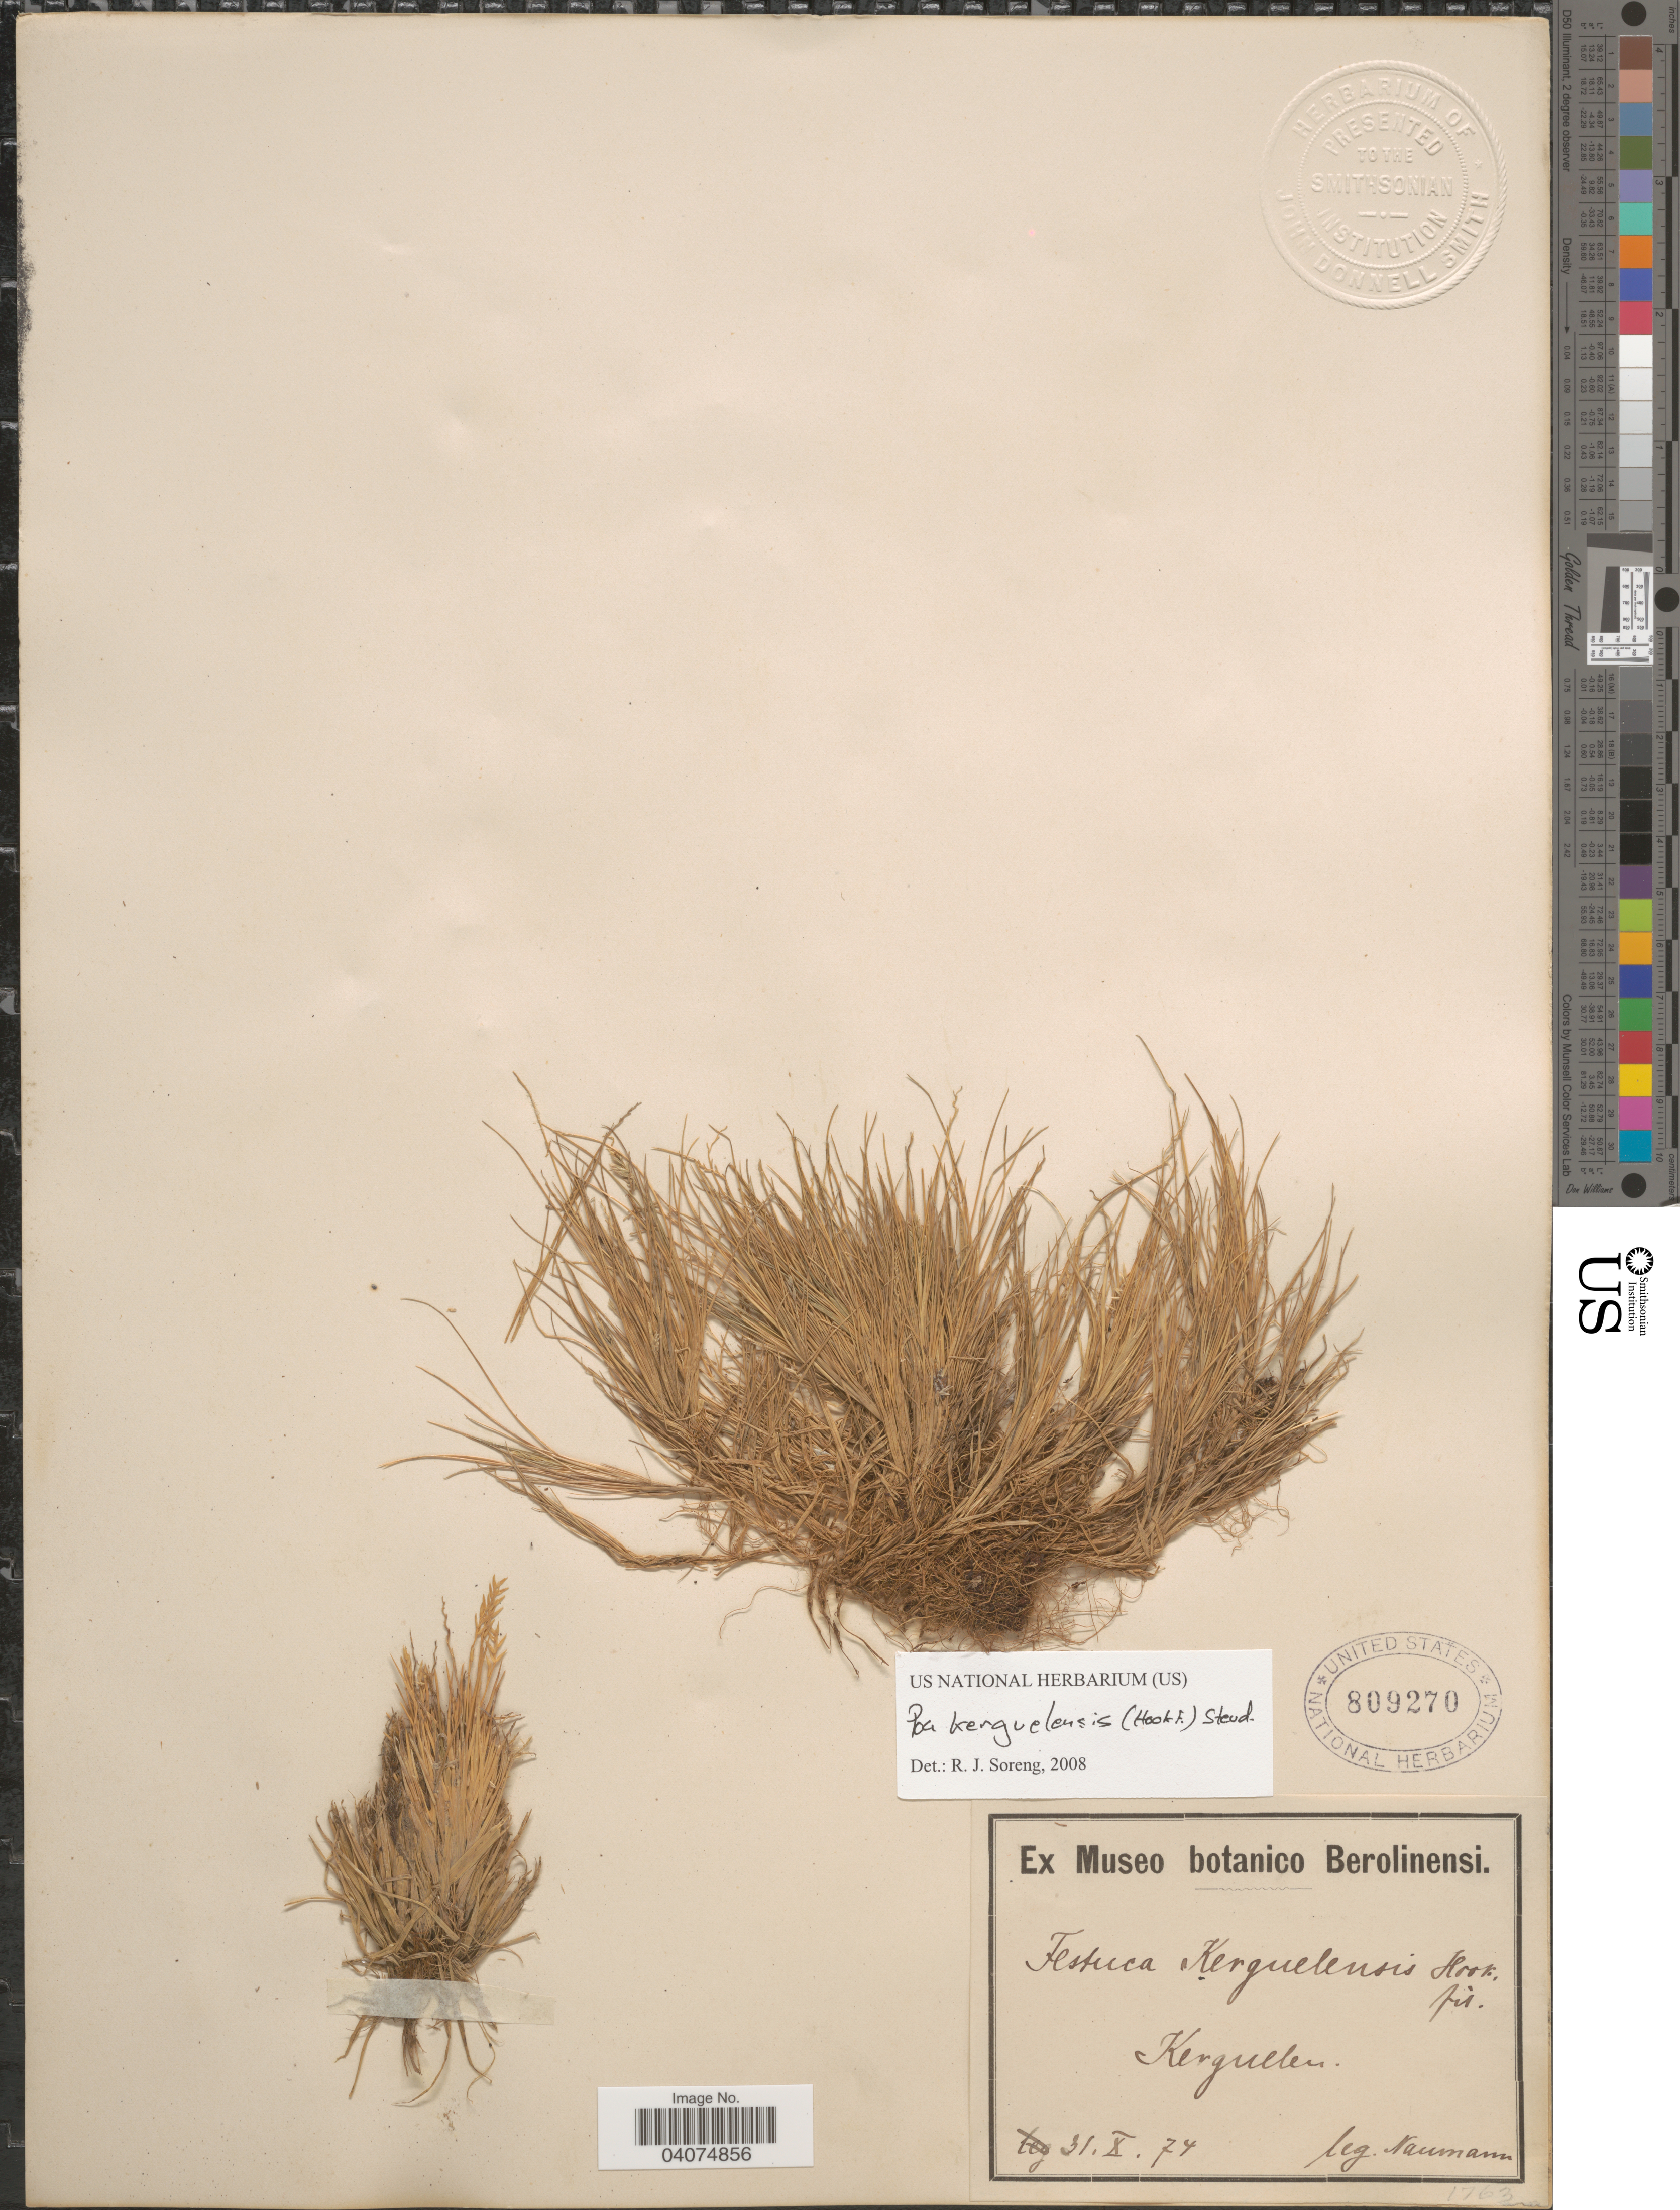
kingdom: Plantae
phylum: Tracheophyta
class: Liliopsida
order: Poales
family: Poaceae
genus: Poa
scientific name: Poa kerguelensis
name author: (Hook. f.) Steud.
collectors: -. Naumann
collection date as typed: Transcribed d/m/y: 31/10/74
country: French Southern Territories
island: Kerguelen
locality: Kerguelen.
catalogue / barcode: US 809270